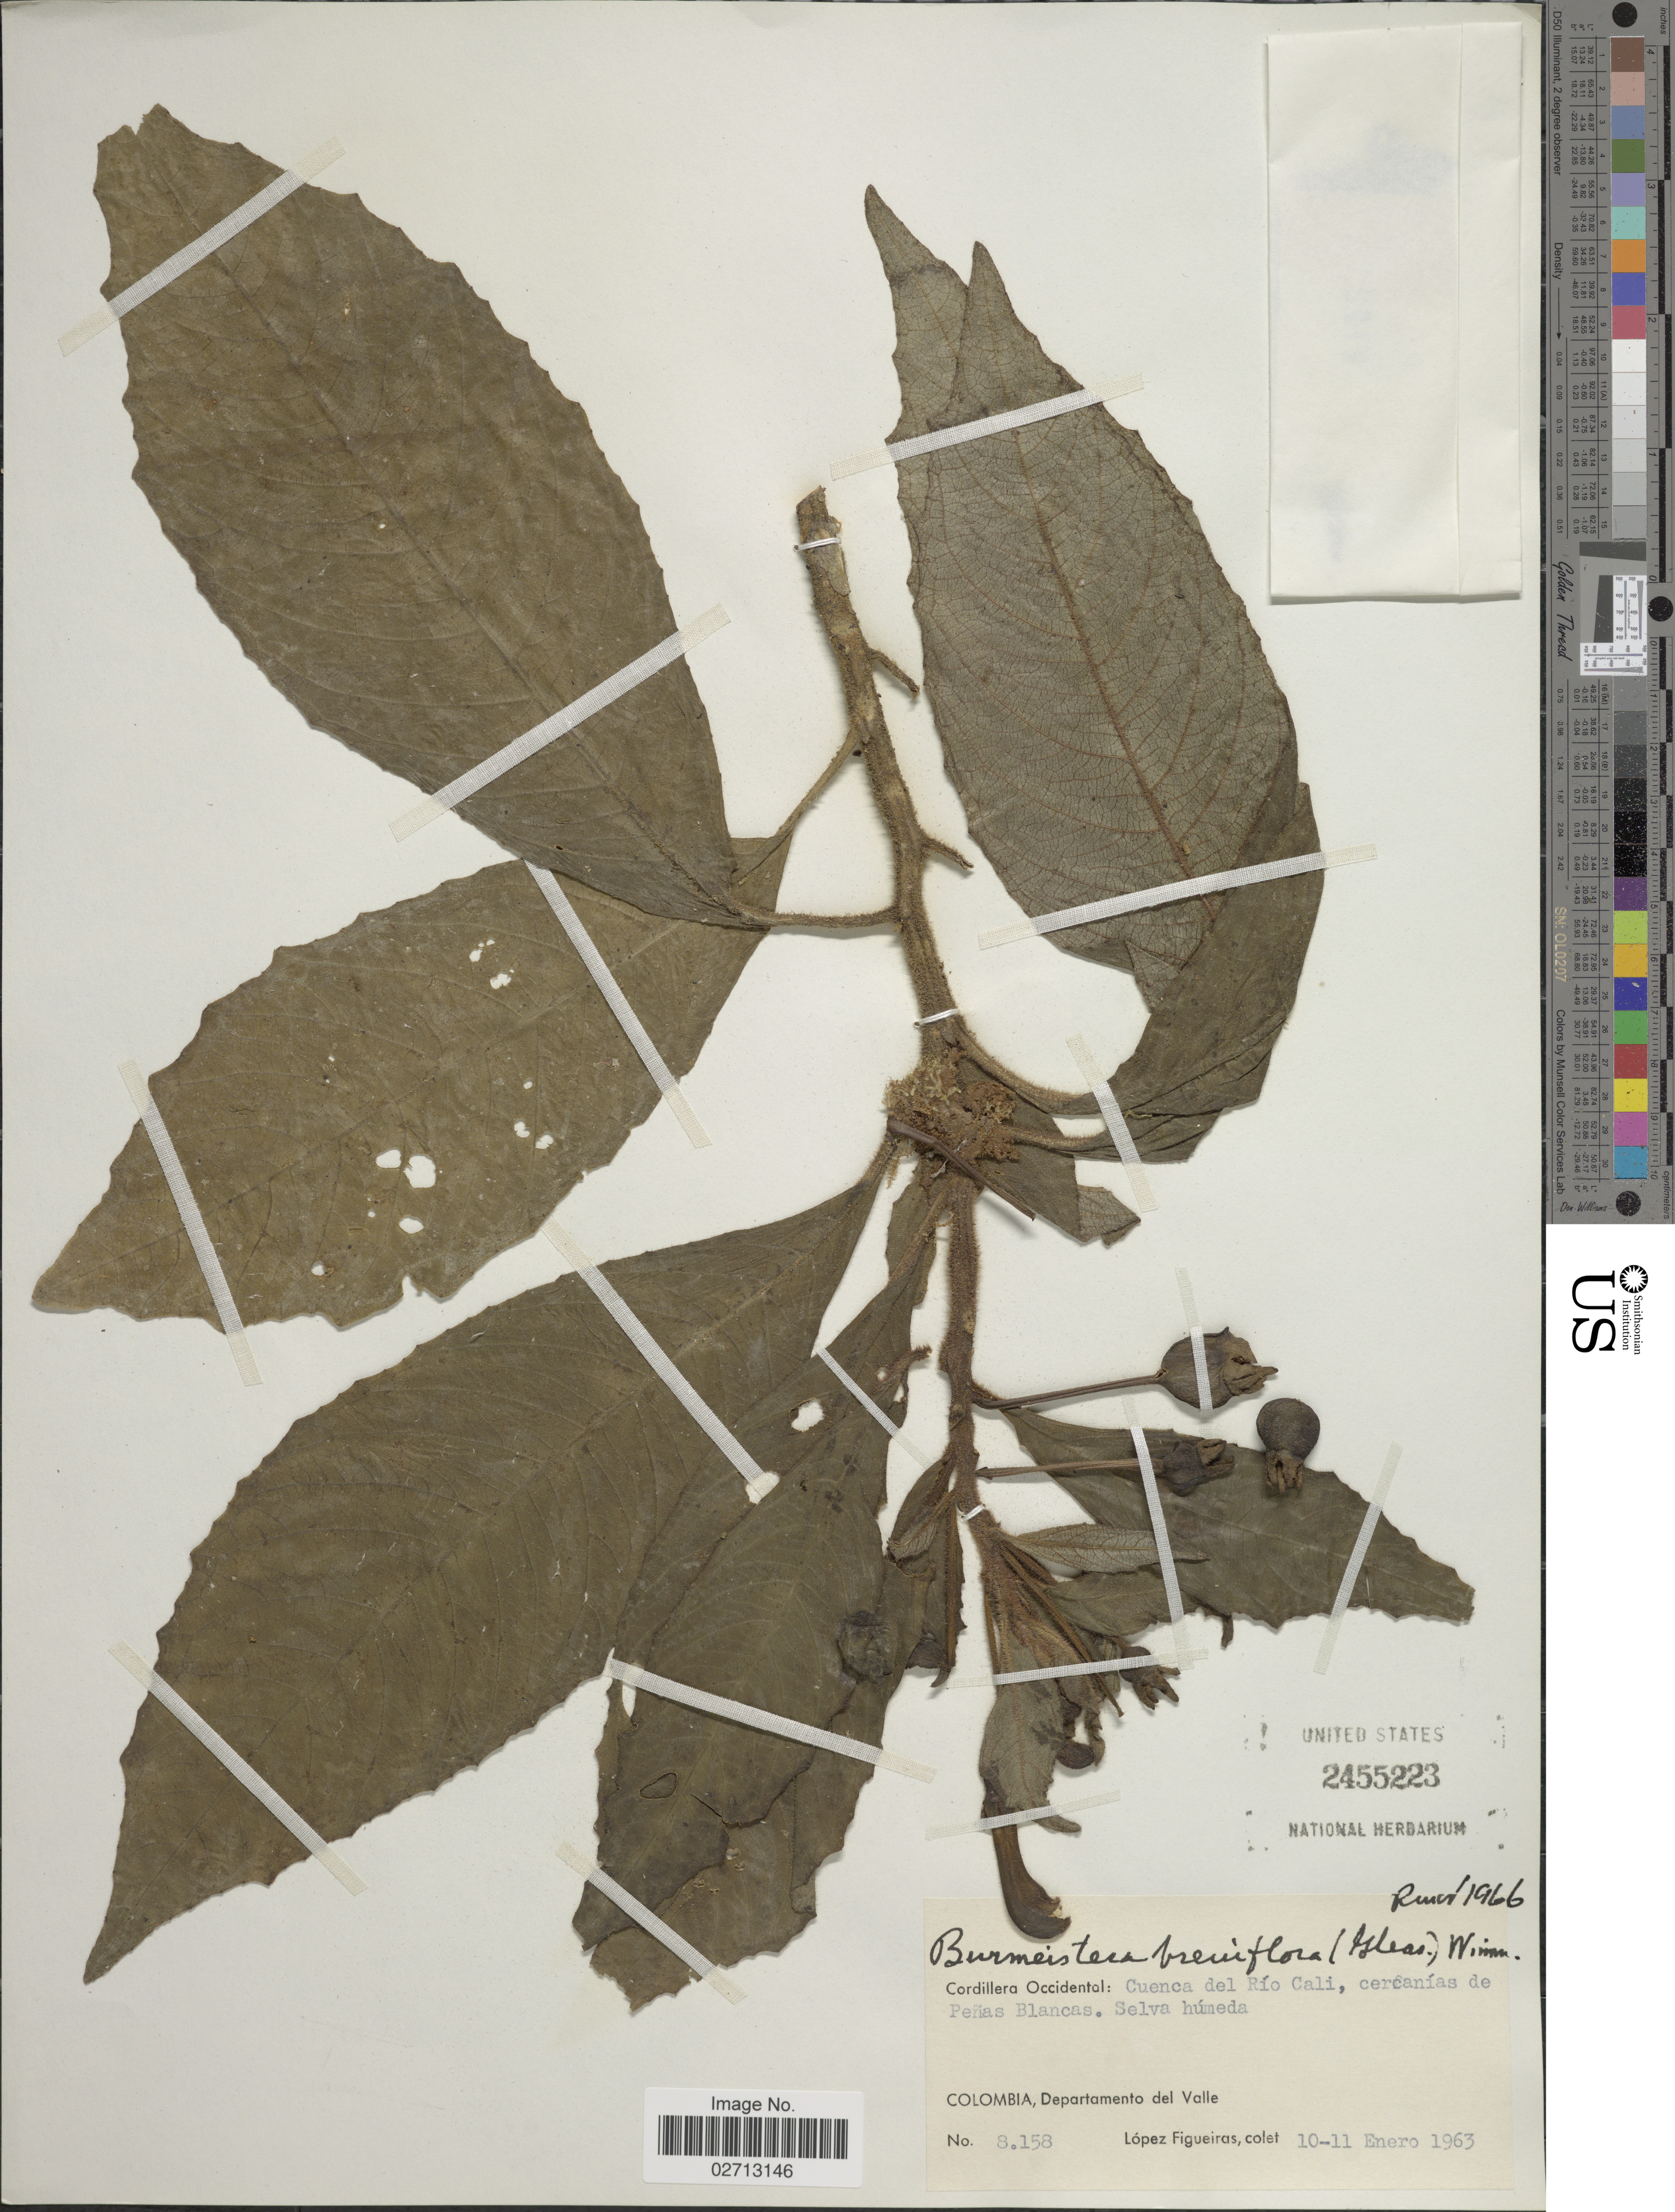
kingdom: Plantae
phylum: Tracheophyta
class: Magnoliopsida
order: Asterales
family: Campanulaceae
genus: Burmeistera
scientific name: Burmeistera breviflora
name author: (Gleason) E. Wimm.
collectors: M. López Figueiras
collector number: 8158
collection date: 1963-01-10/1963-01-11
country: Colombia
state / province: Valle del Cauca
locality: Cordillera Occidental: Cuenca del Rio Cali, cercanias de penas Blancas. Selva humeda. Departamento del Valle.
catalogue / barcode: US 2455223